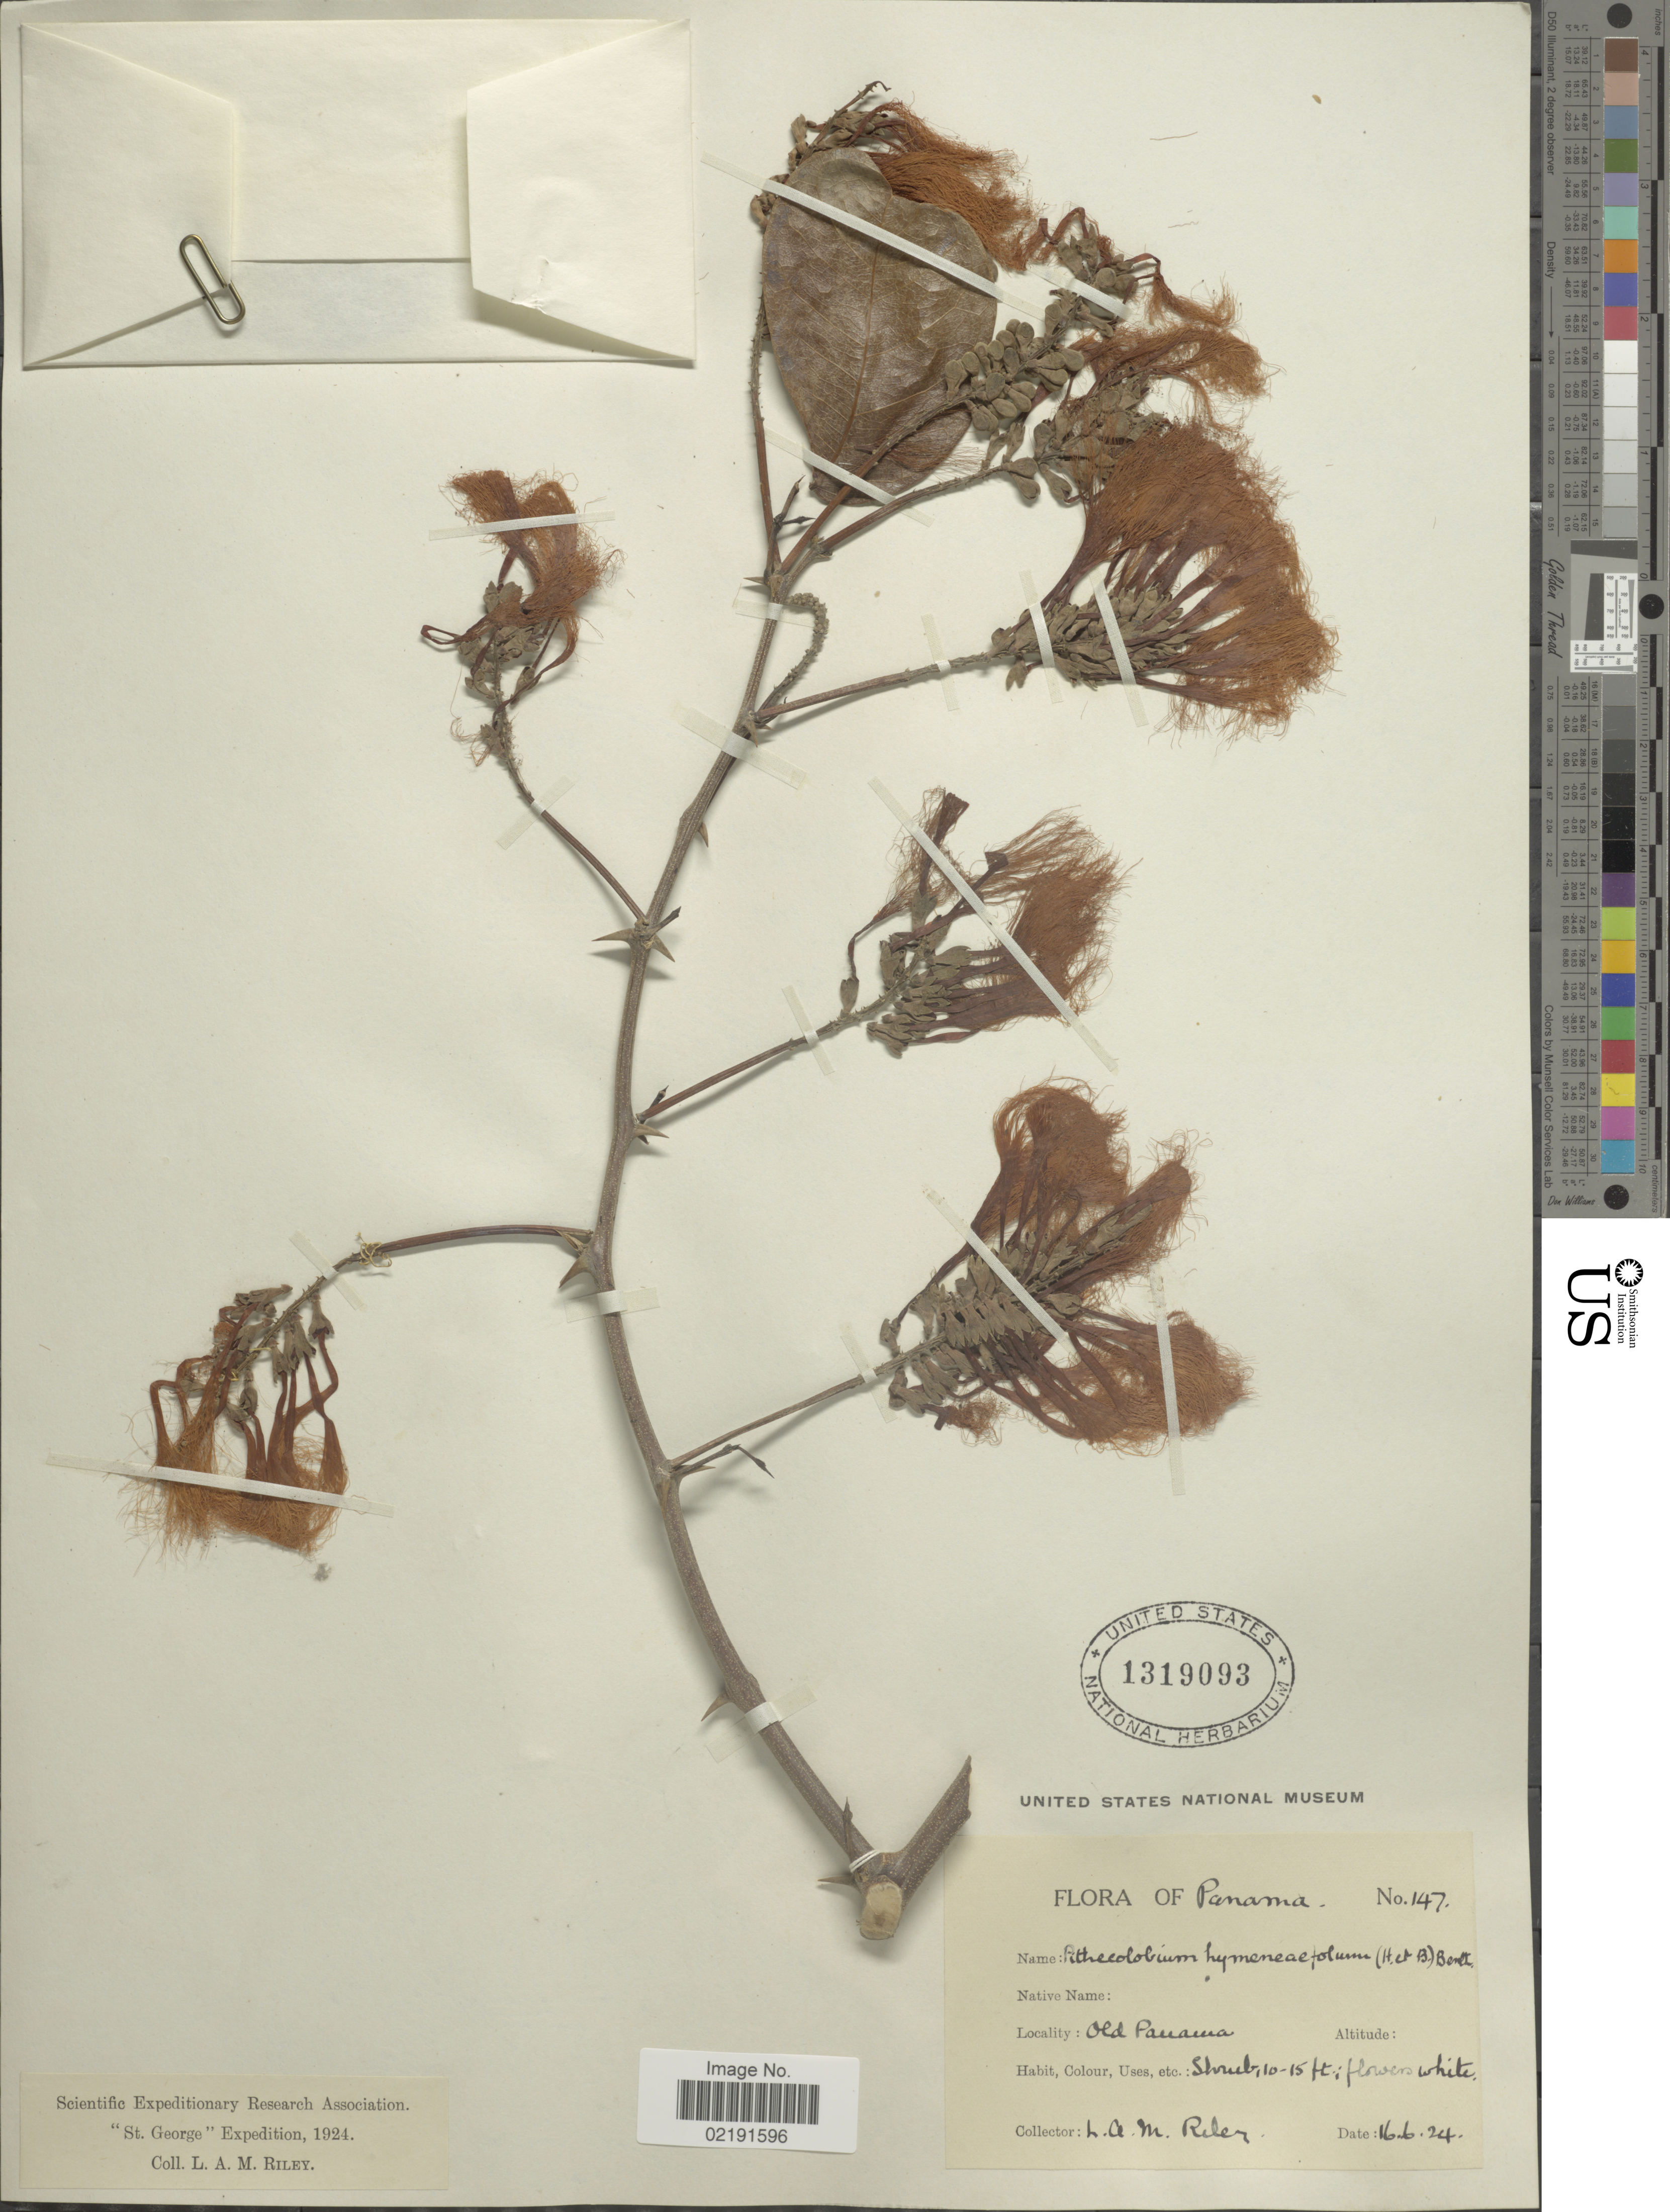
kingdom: Plantae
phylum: Tracheophyta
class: Magnoliopsida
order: Fabales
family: Fabaceae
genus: Pithecellobium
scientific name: Pithecellobium hymenaeifolium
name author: (Humb. & Bonpl. ex Willd.) Benth.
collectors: L. A. M. Riley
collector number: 147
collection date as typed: Transcribed d/m/y: 16/6/24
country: Panama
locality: Old Panama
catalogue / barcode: US 1319093